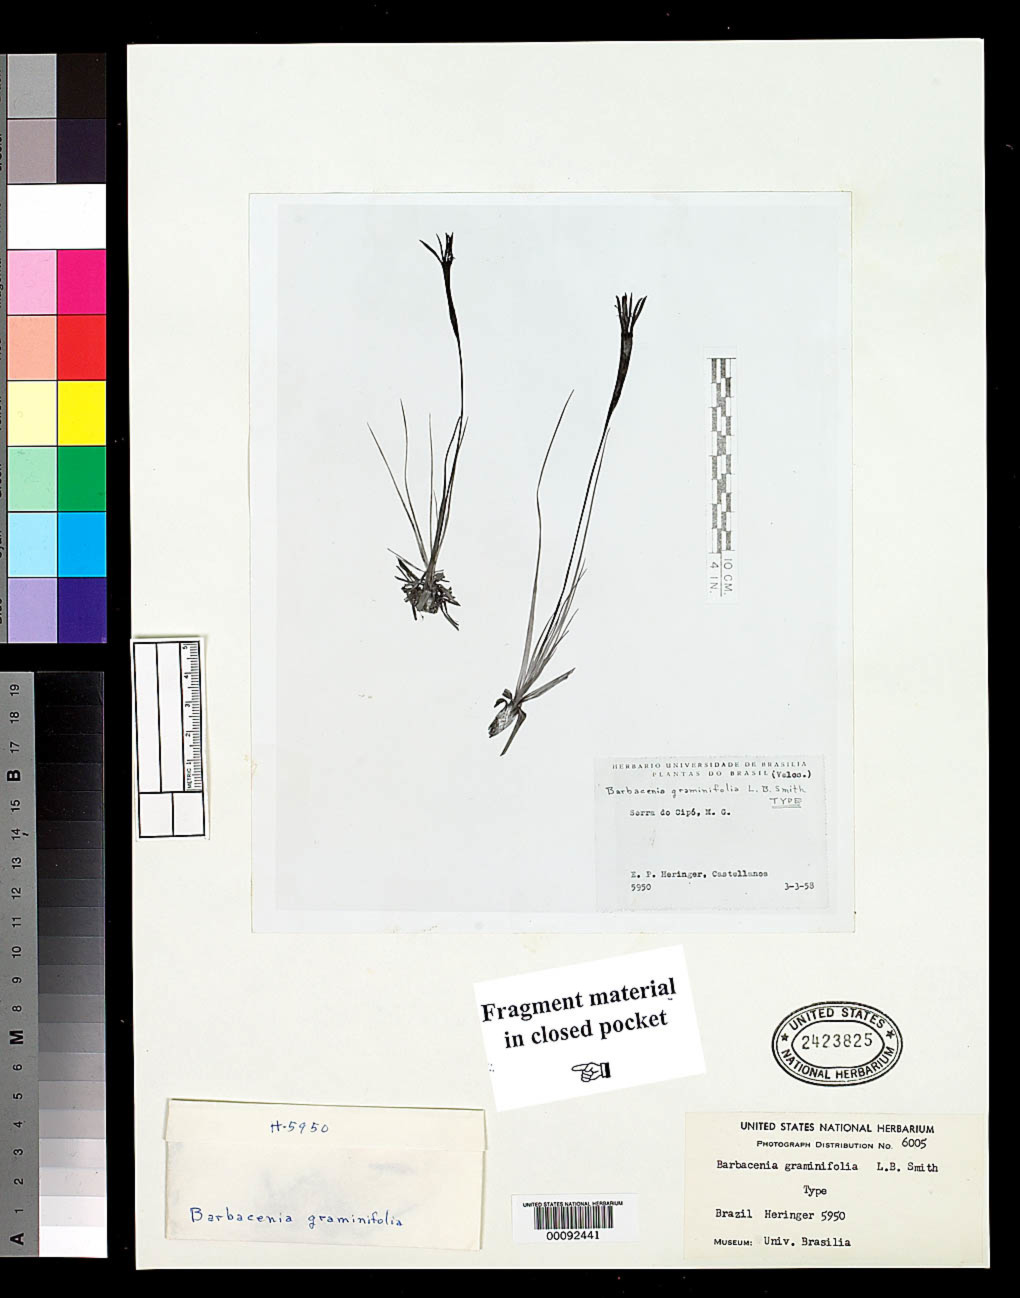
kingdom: Plantae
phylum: Tracheophyta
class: Liliopsida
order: Pandanales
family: Velloziaceae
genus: Barbacenia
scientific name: Barbacenia graminifolia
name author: L.B. Sm.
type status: Isotype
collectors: E. P. Heringer & A. Castellanos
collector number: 5950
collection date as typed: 03 Mar 1958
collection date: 1958-03-03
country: Brazil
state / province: Minas Gerais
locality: Serra do Cipo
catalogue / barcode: US 2423825